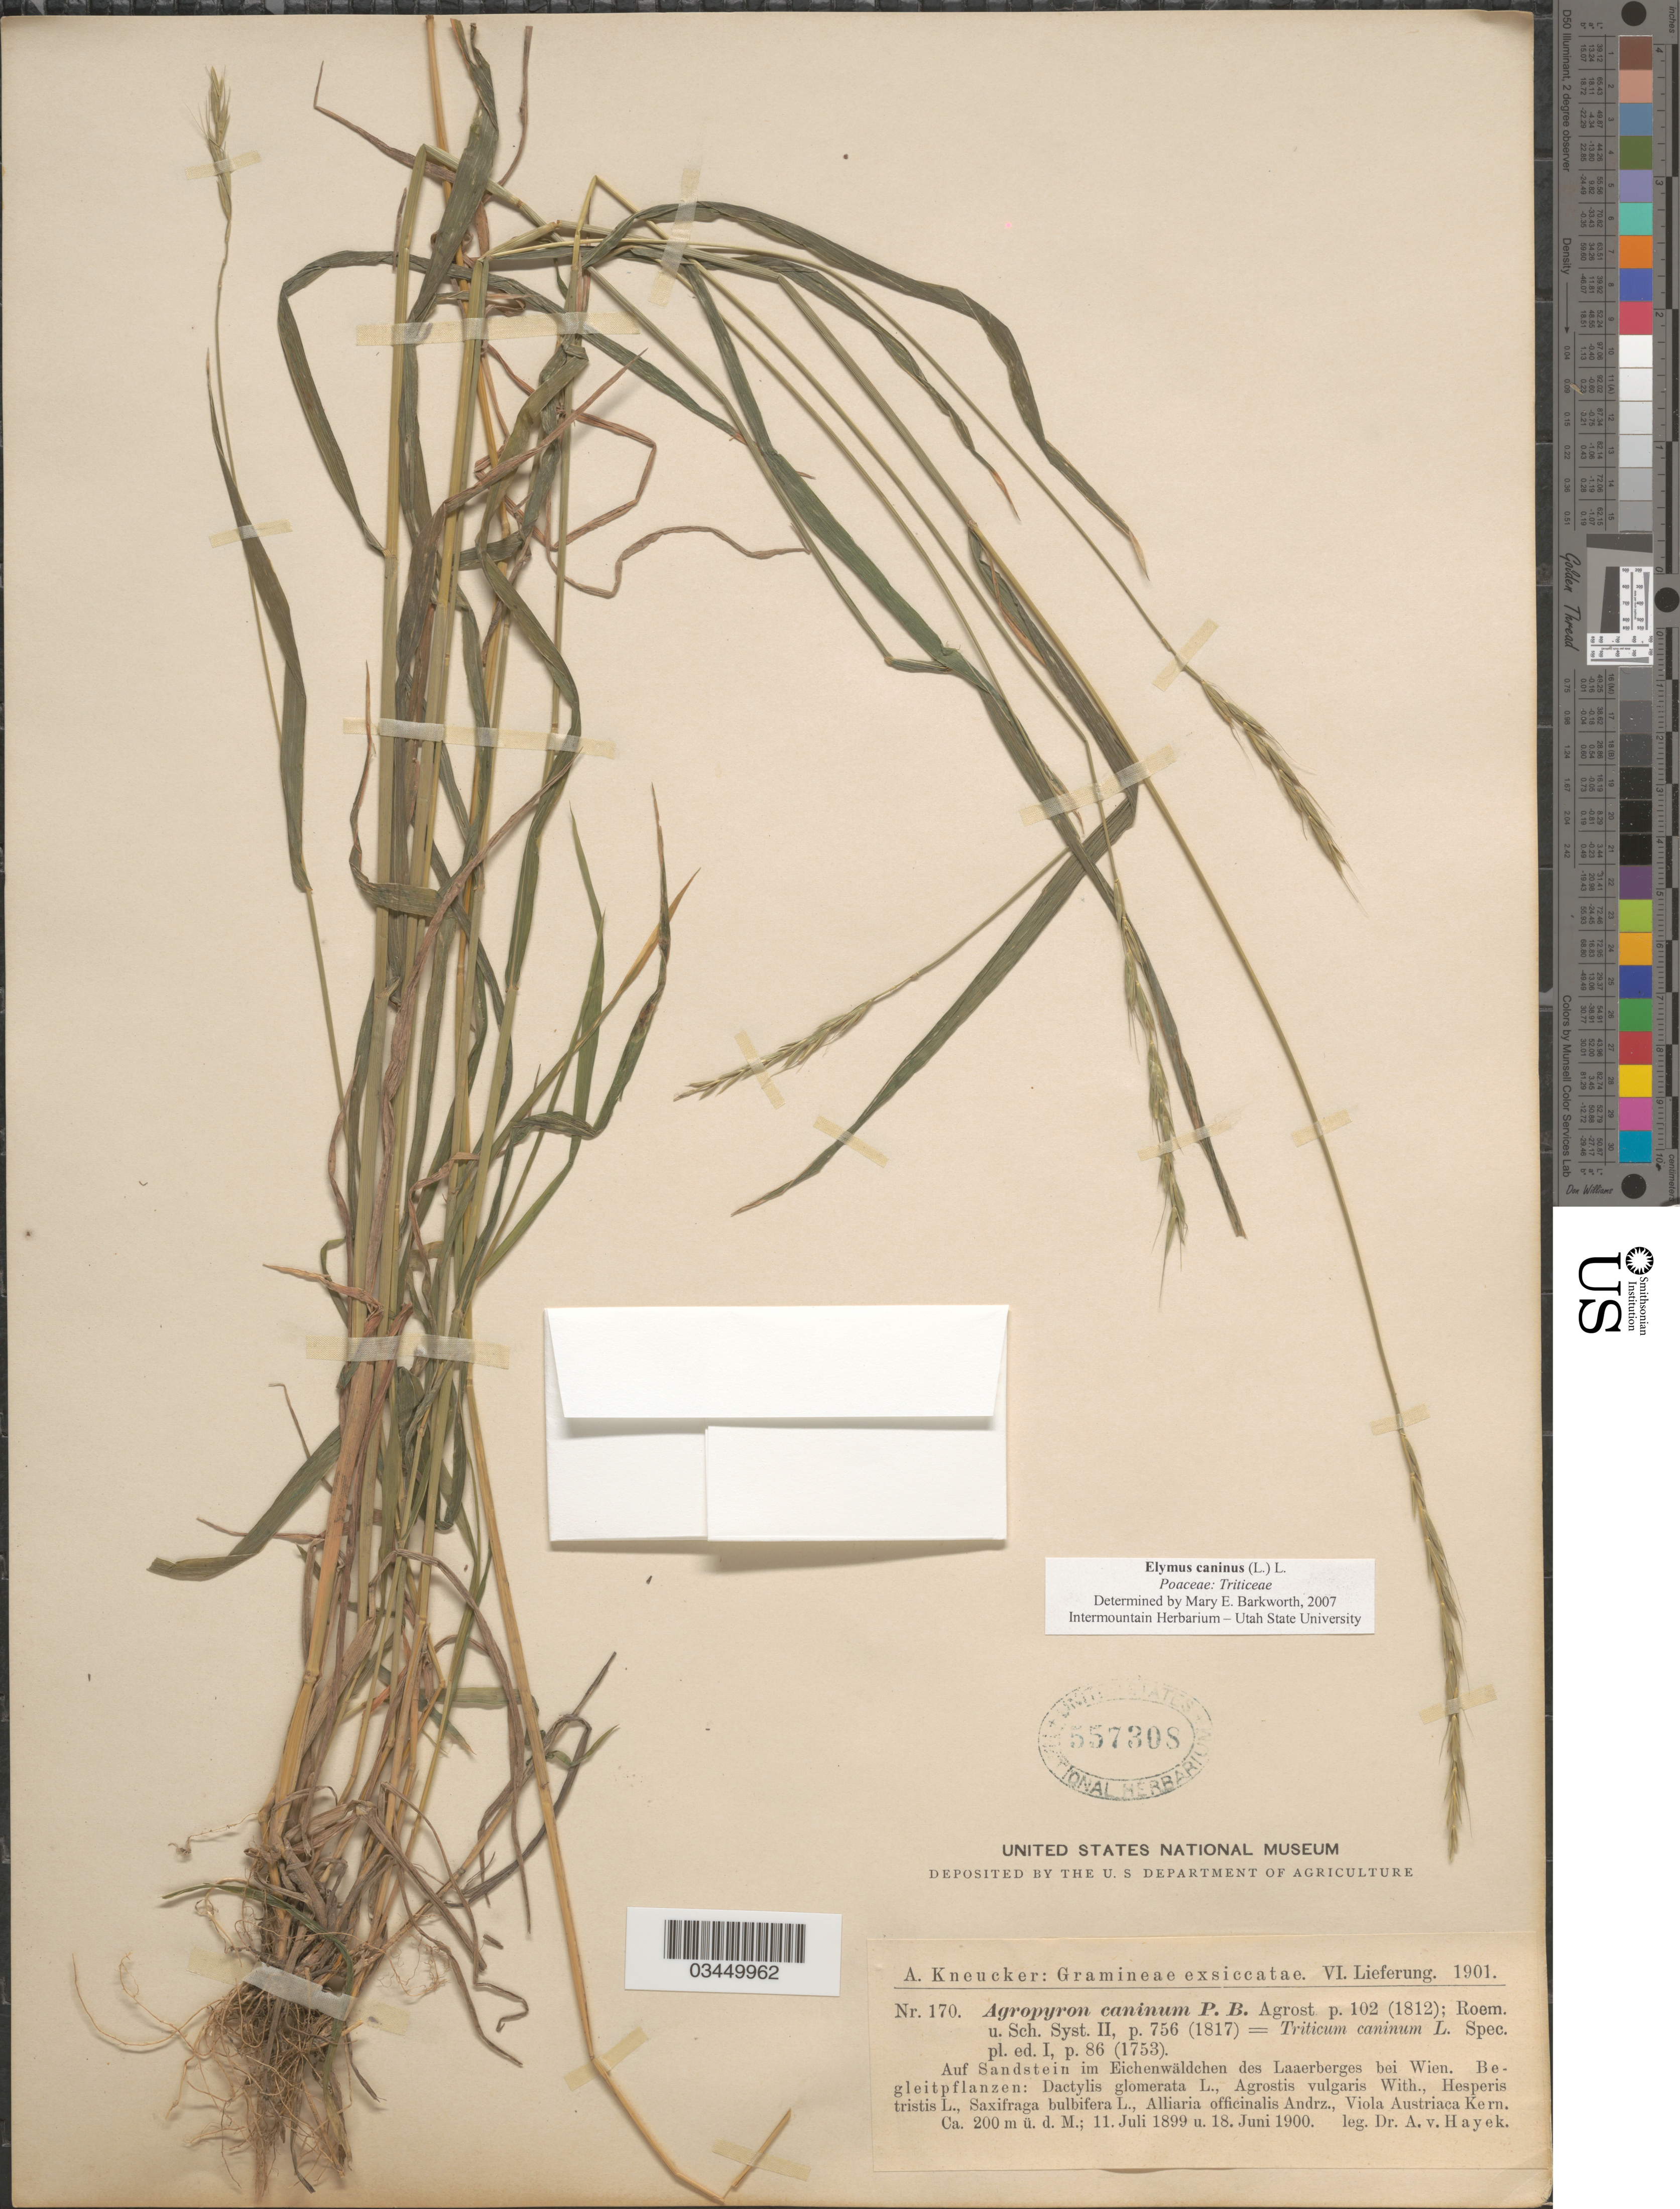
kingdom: Plantae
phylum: Tracheophyta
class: Liliopsida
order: Poales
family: Poaceae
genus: Elymus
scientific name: Elymus caninus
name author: (L.) L.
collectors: A. A. von Hayek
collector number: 170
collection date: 1899-07-11/1900-06-18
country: Austria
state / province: Wien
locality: Auf Sandstein im Eichenwäldchen des Laaerberges bei Wien.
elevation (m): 200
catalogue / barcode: US 557308